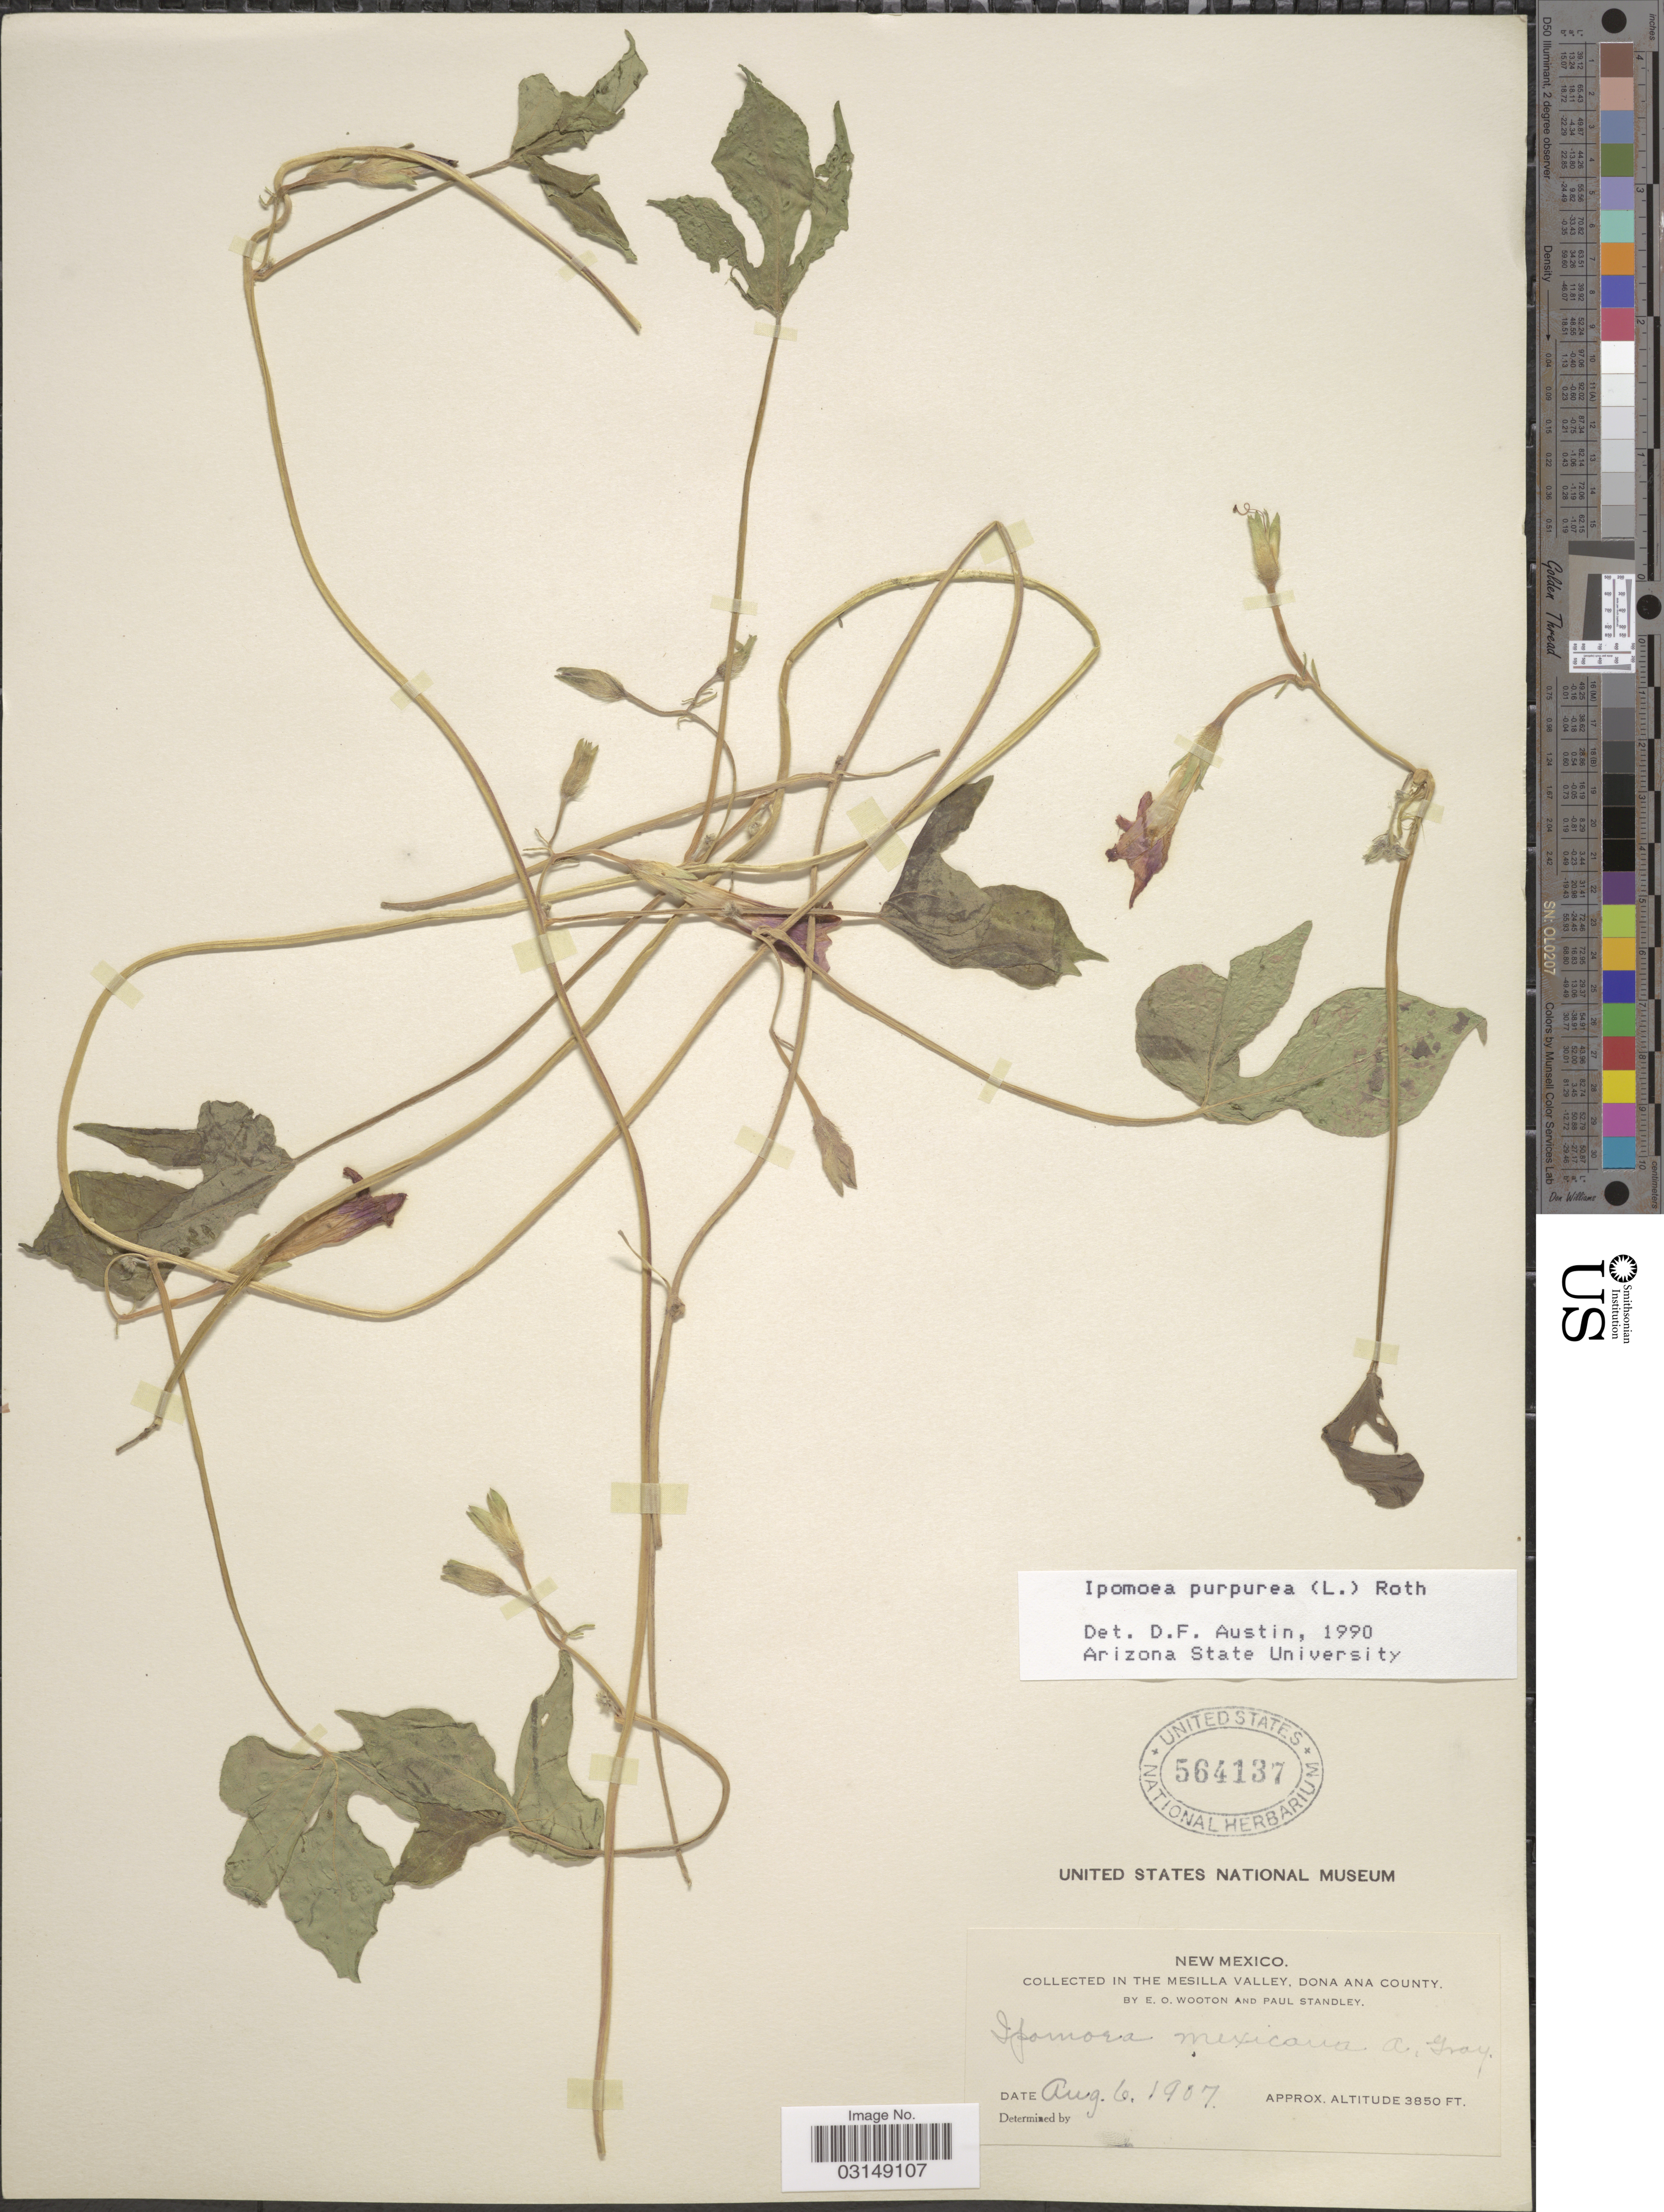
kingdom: Plantae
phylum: Tracheophyta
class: Magnoliopsida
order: Solanales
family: Convolvulaceae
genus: Ipomoea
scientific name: Ipomoea purpurea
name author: (L.) Roth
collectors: E. O. Wooton & P. C. Standley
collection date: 1907-08-06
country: United States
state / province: New Mexico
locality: Mesilla Valley, Dona Ana County.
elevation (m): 1173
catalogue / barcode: US 564137